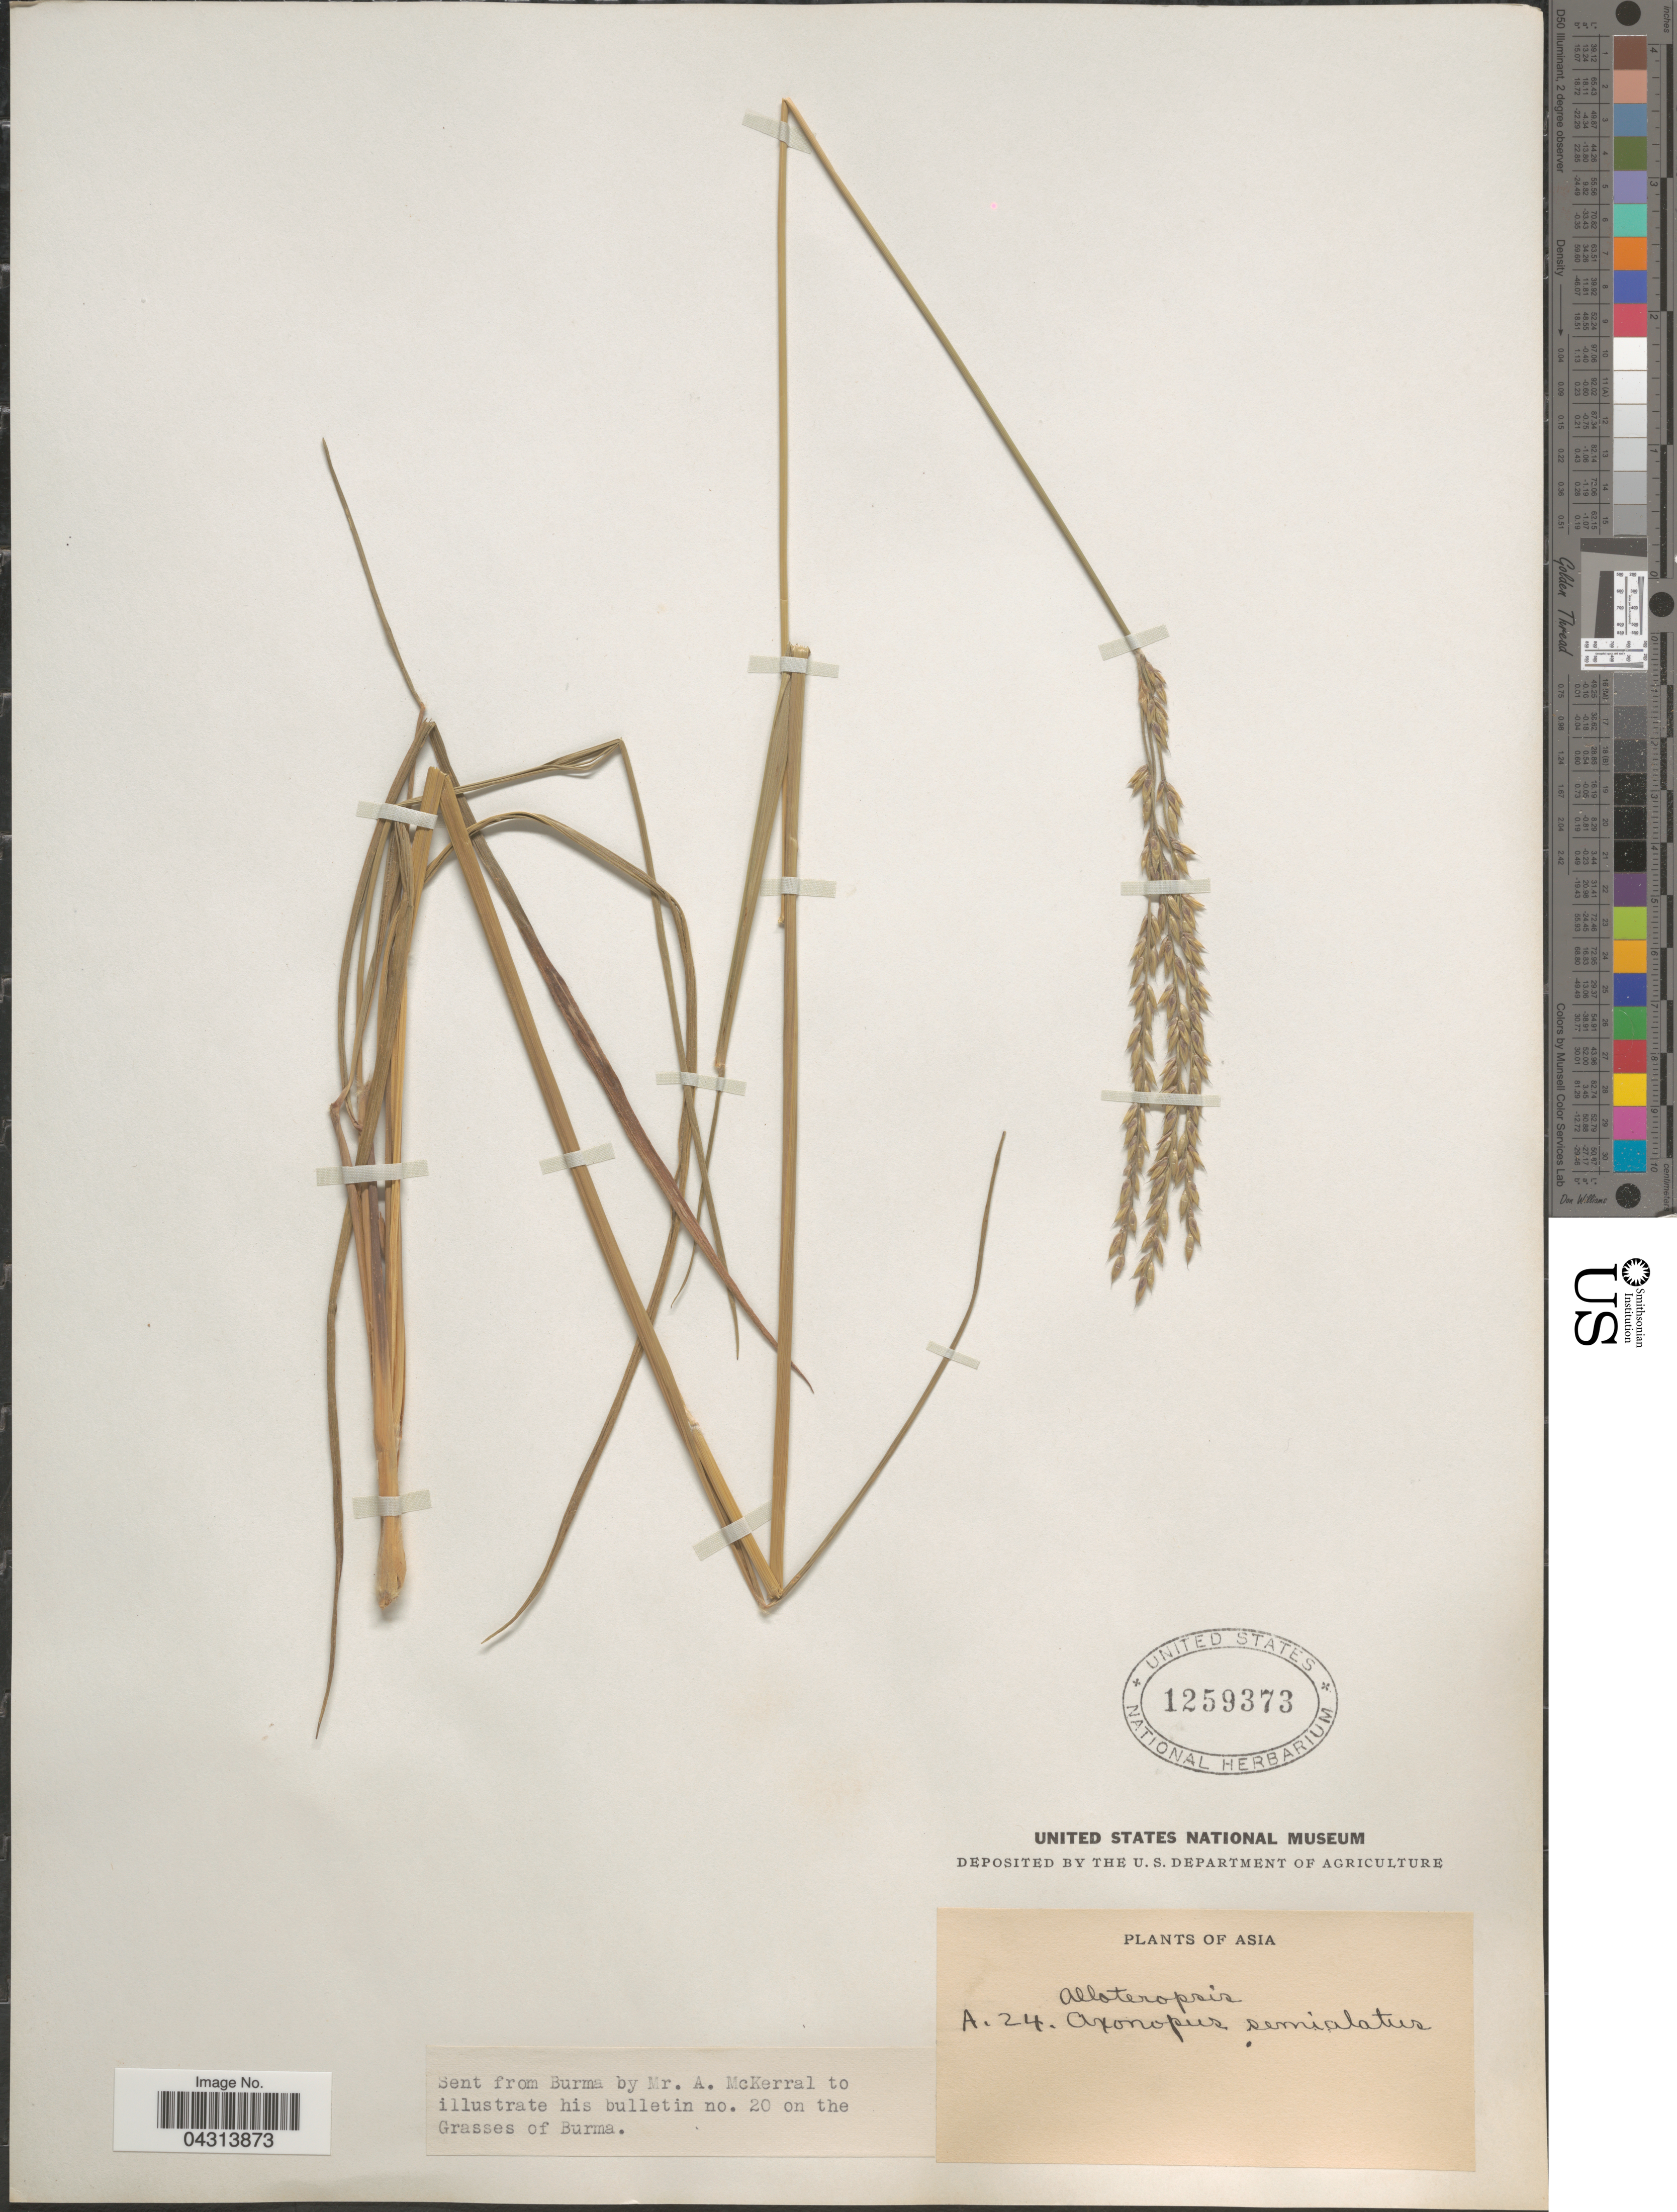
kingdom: Plantae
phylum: Tracheophyta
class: Liliopsida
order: Poales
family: Poaceae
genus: Alloteropsis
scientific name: Alloteropsis semialata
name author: (R. Br.) Hitchc.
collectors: A. McKerral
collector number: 20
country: Myanmar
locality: Burma.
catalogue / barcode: US 1259373